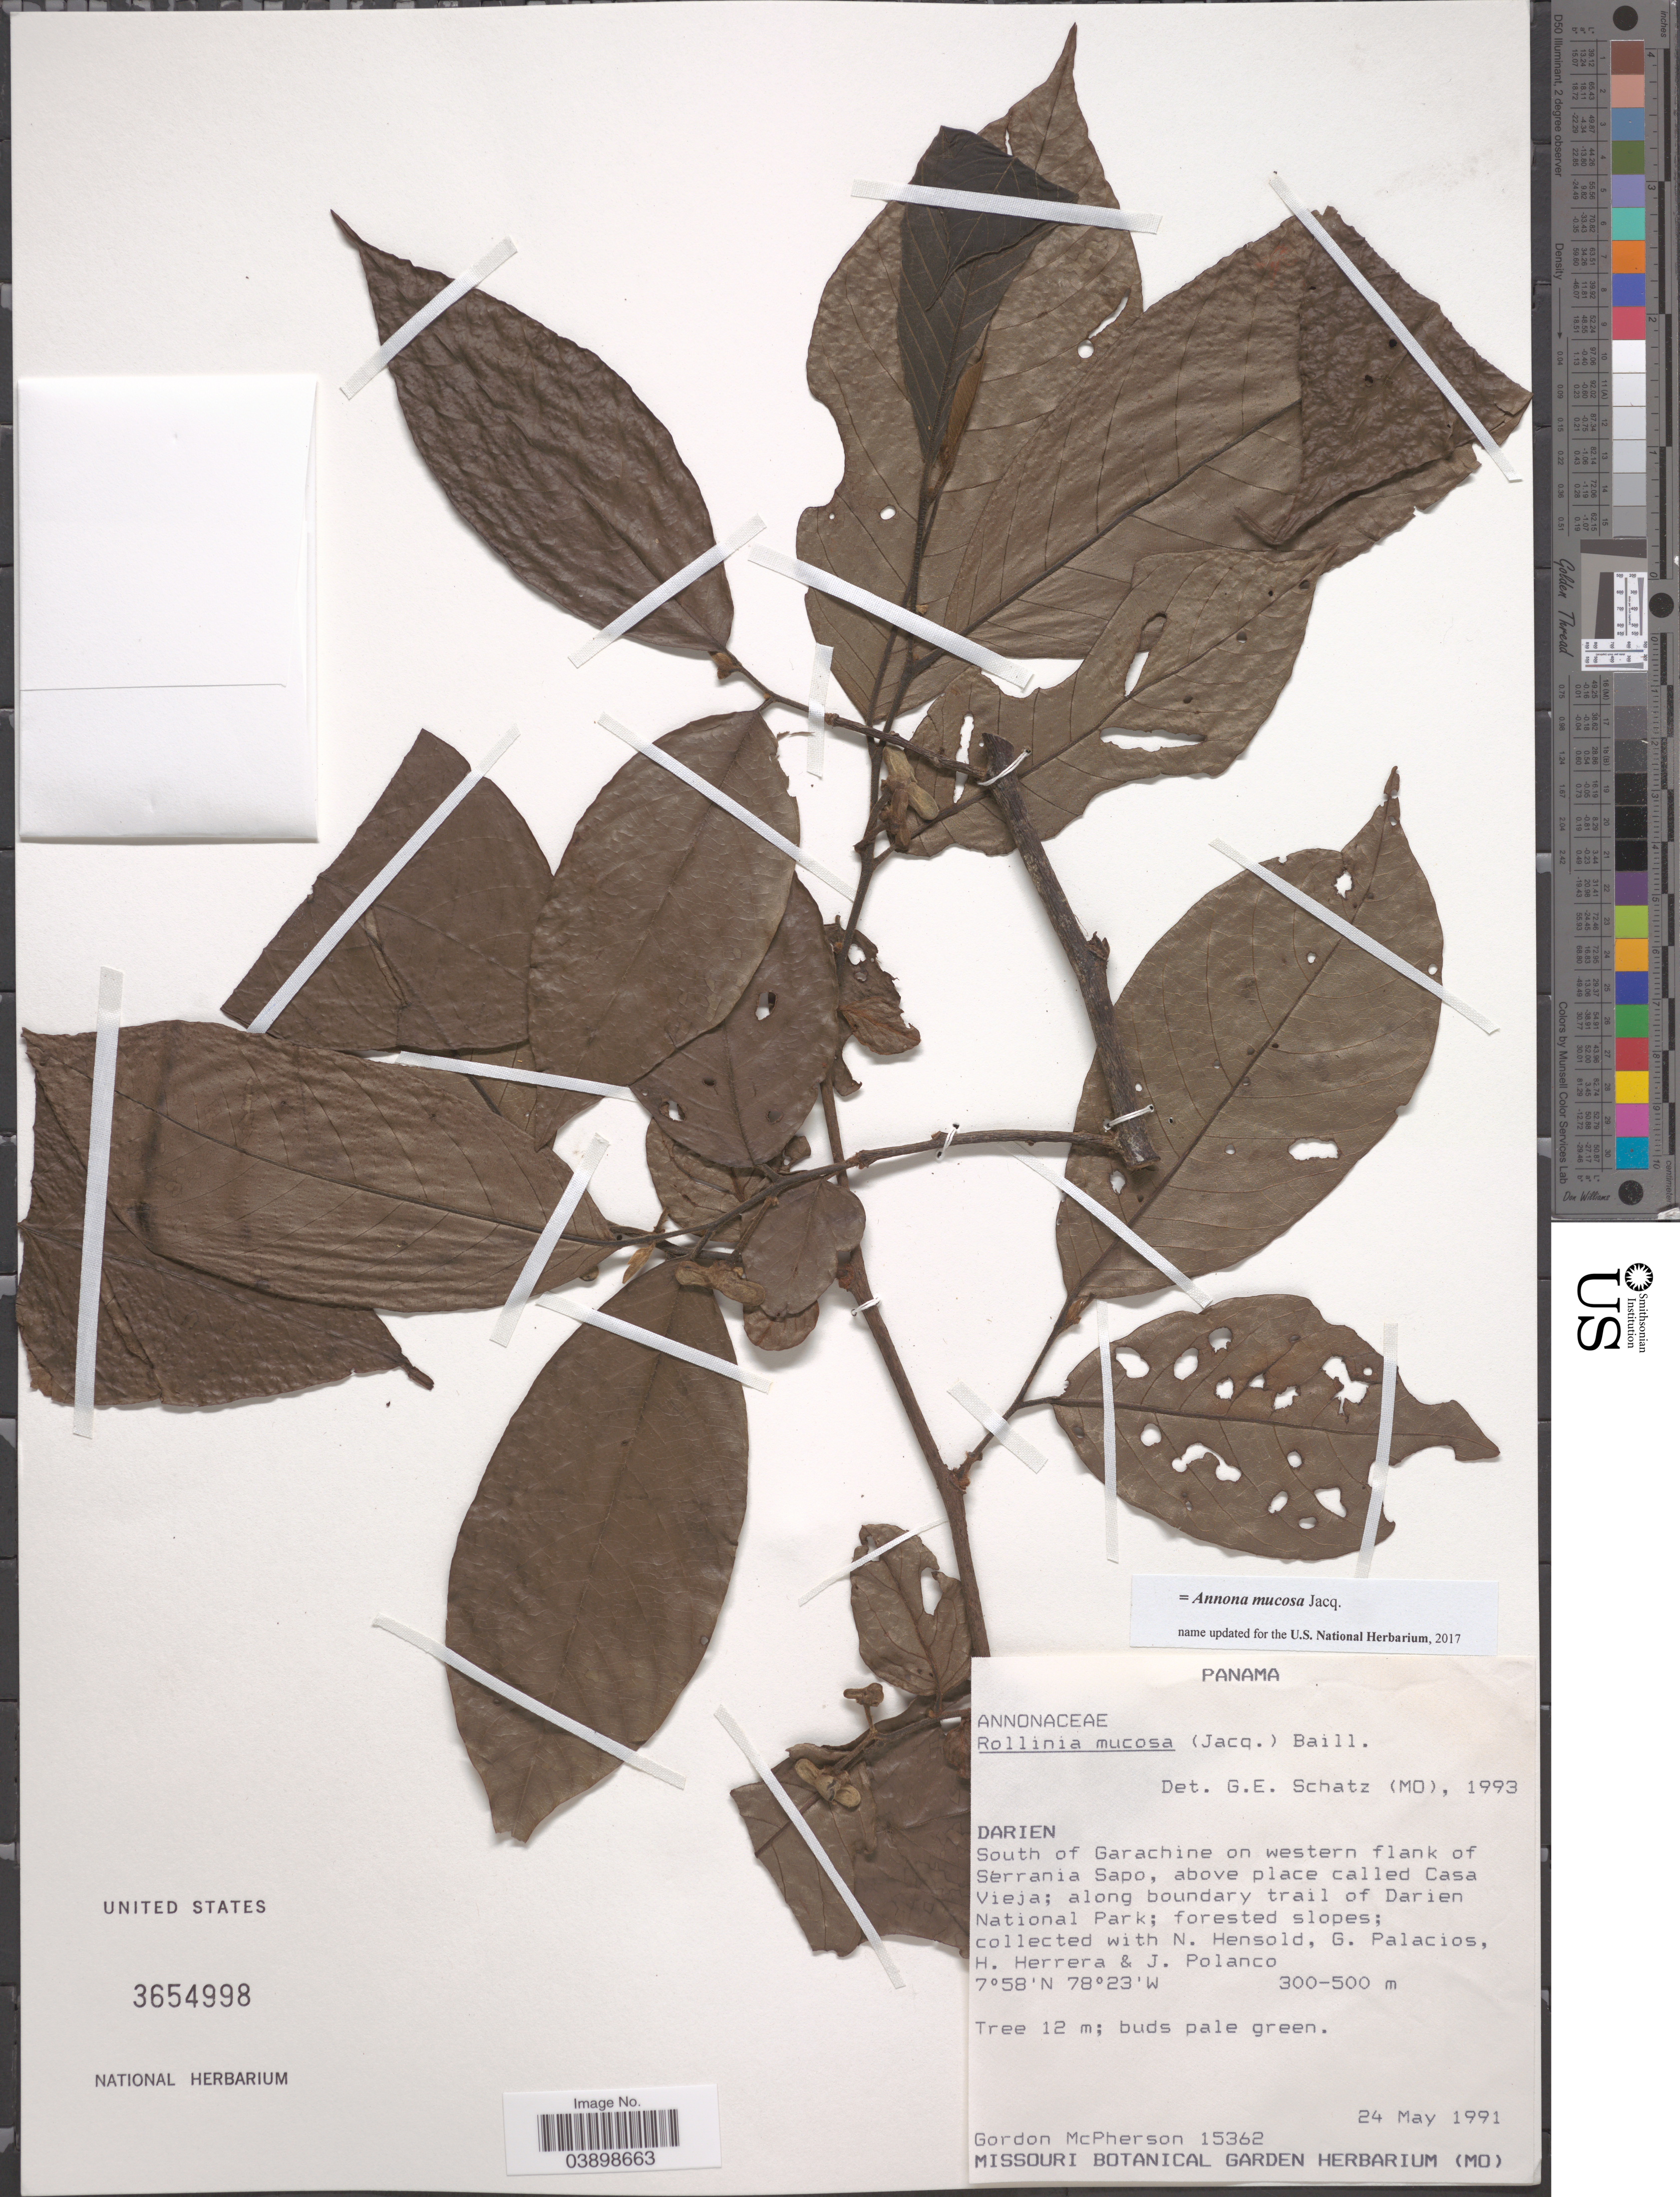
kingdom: Plantae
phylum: Tracheophyta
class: Magnoliopsida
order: Magnoliales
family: Annonaceae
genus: Annona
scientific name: Annona mucosa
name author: Jacq.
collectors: G. McPherson, N. Hensold, G. Palacios, H. Herrera & J. Polanco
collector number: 15362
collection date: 1991-05-24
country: Panama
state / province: Darien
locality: South of Garachine on western flank of Serrania Sapo, above place called Casa Vieja; along boundary trail of Darien National Park.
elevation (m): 300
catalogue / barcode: US 3654998